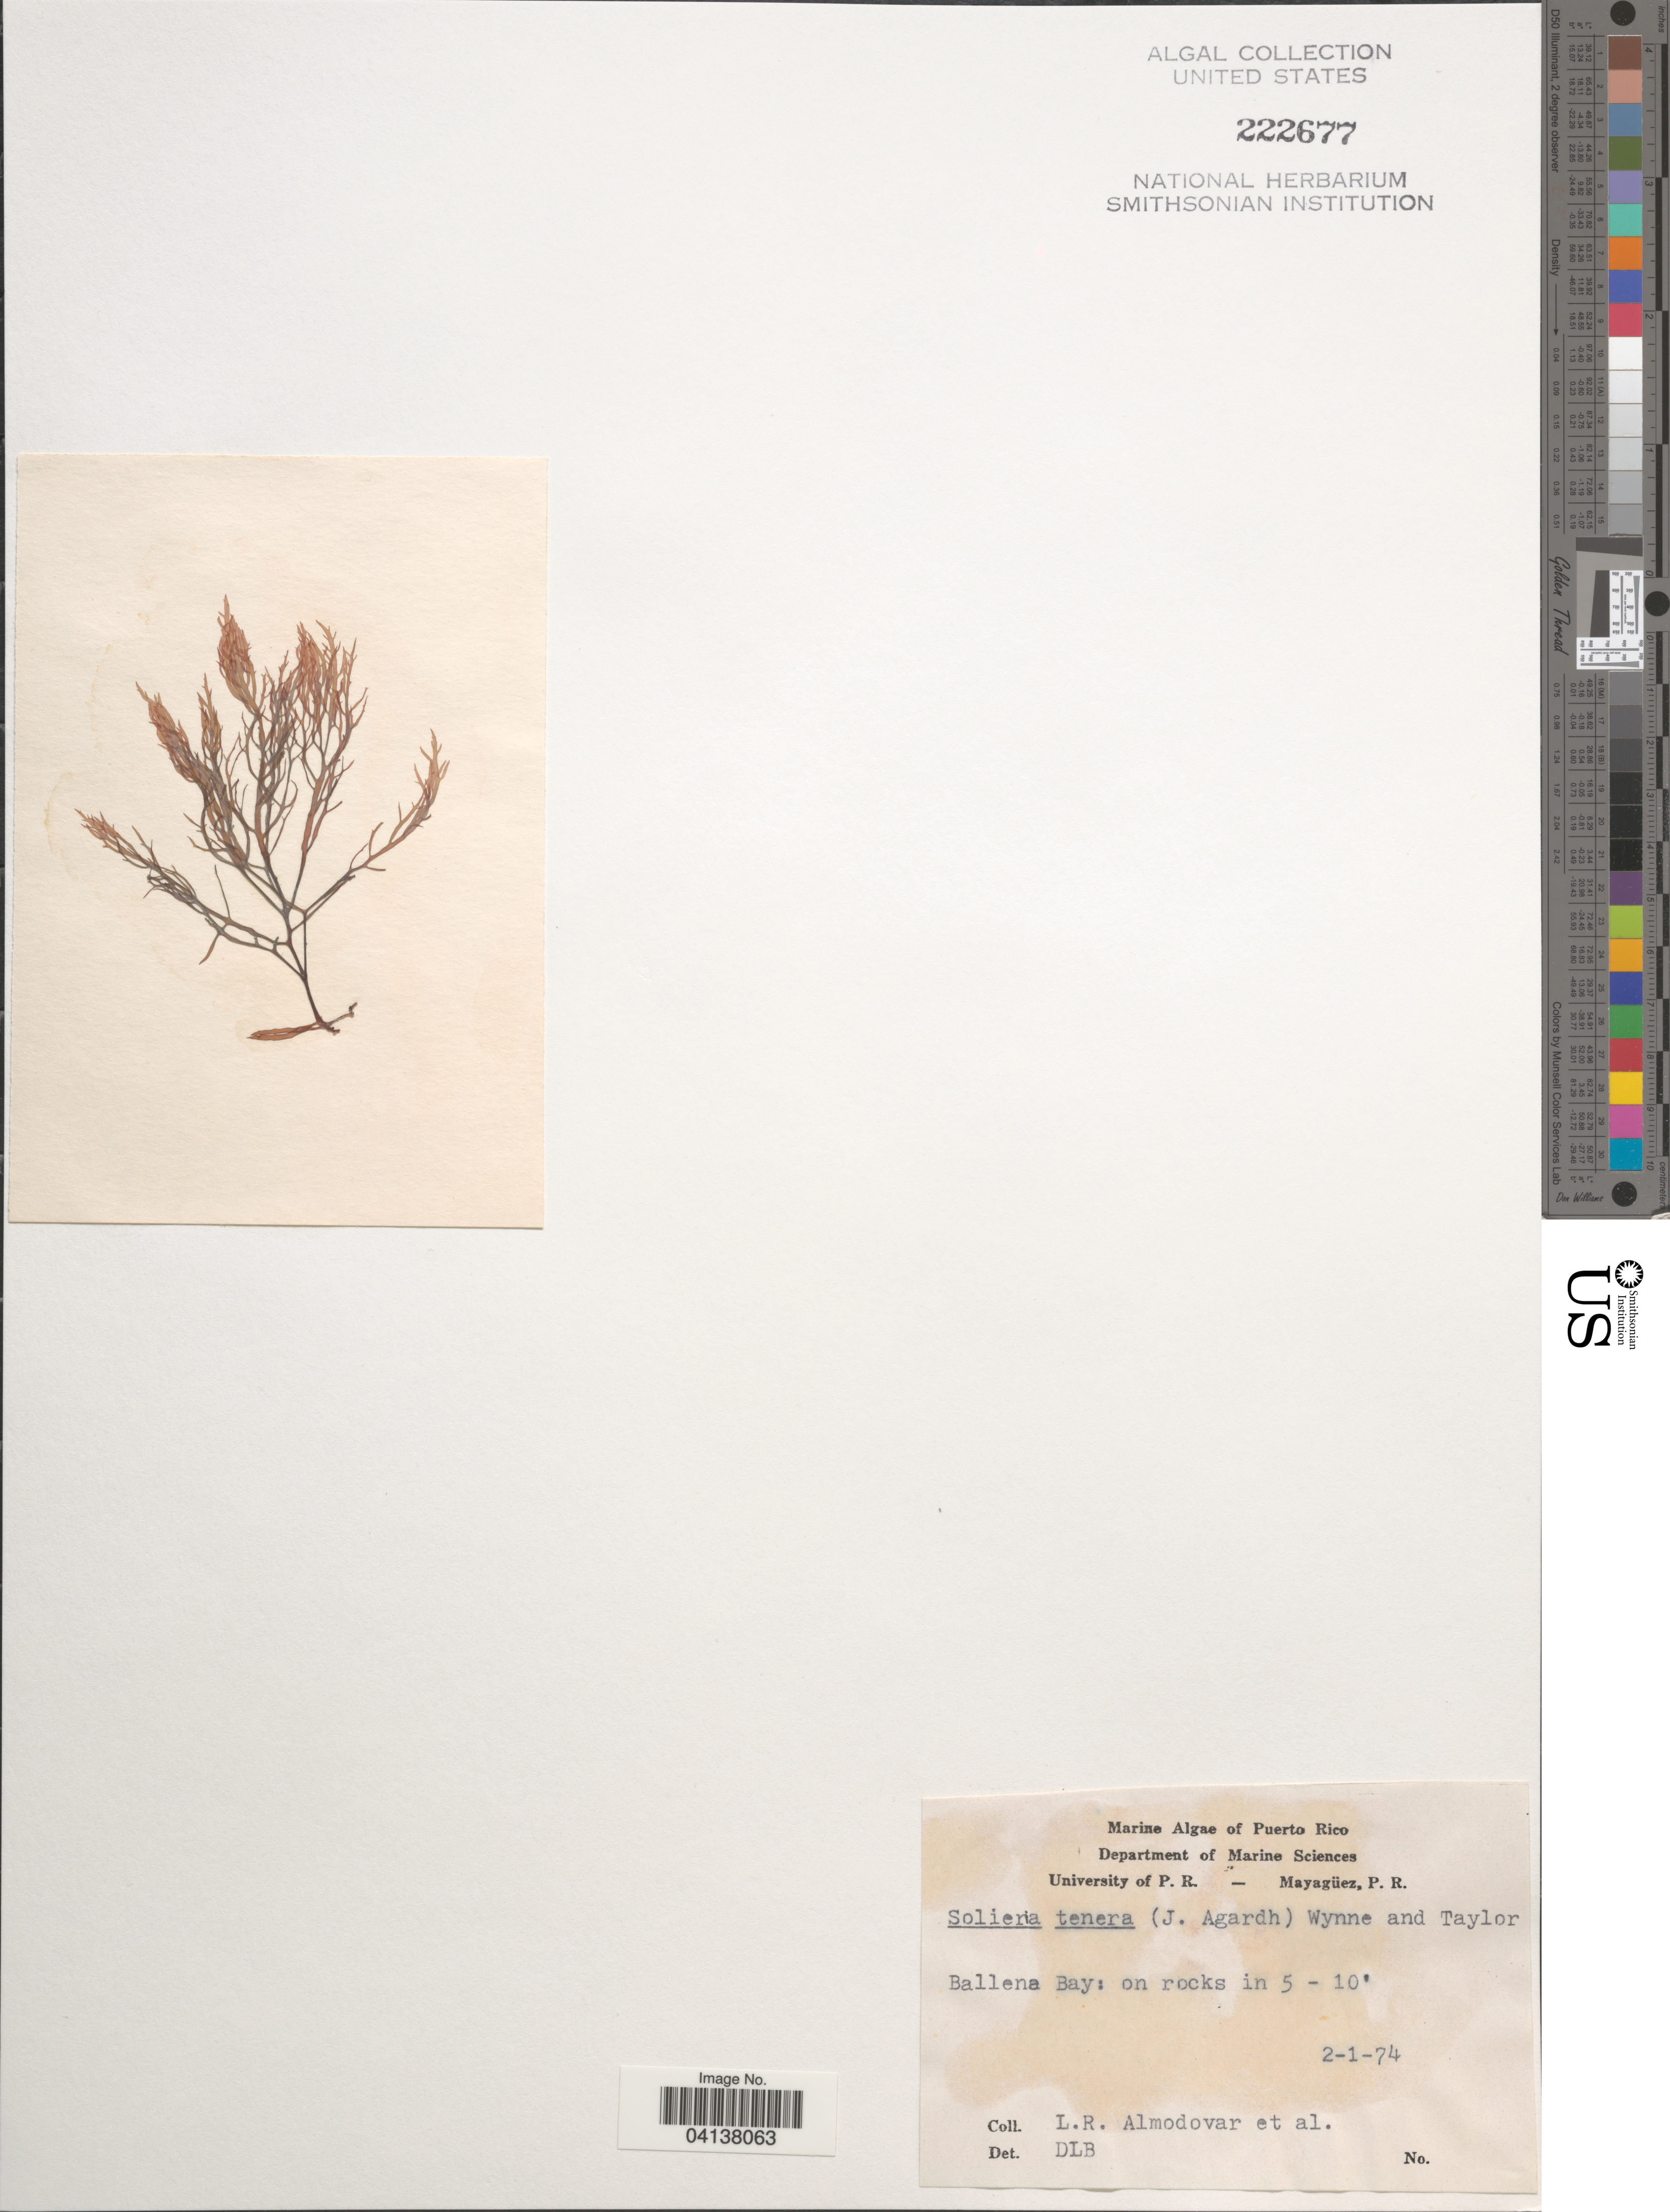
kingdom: Plantae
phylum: Rhodophyta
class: Florideophyceae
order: Gigartinales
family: Solieriaceae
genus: Solieria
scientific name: Solieria filiformis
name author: (Kütz.) P.W. Gabrielson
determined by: Algae name updating Project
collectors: L. Almodovar & et al.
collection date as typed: Transcribed d/m/y: 2/1/74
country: Puerto Rico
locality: Ballena Bay.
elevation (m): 2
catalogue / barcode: US 222677